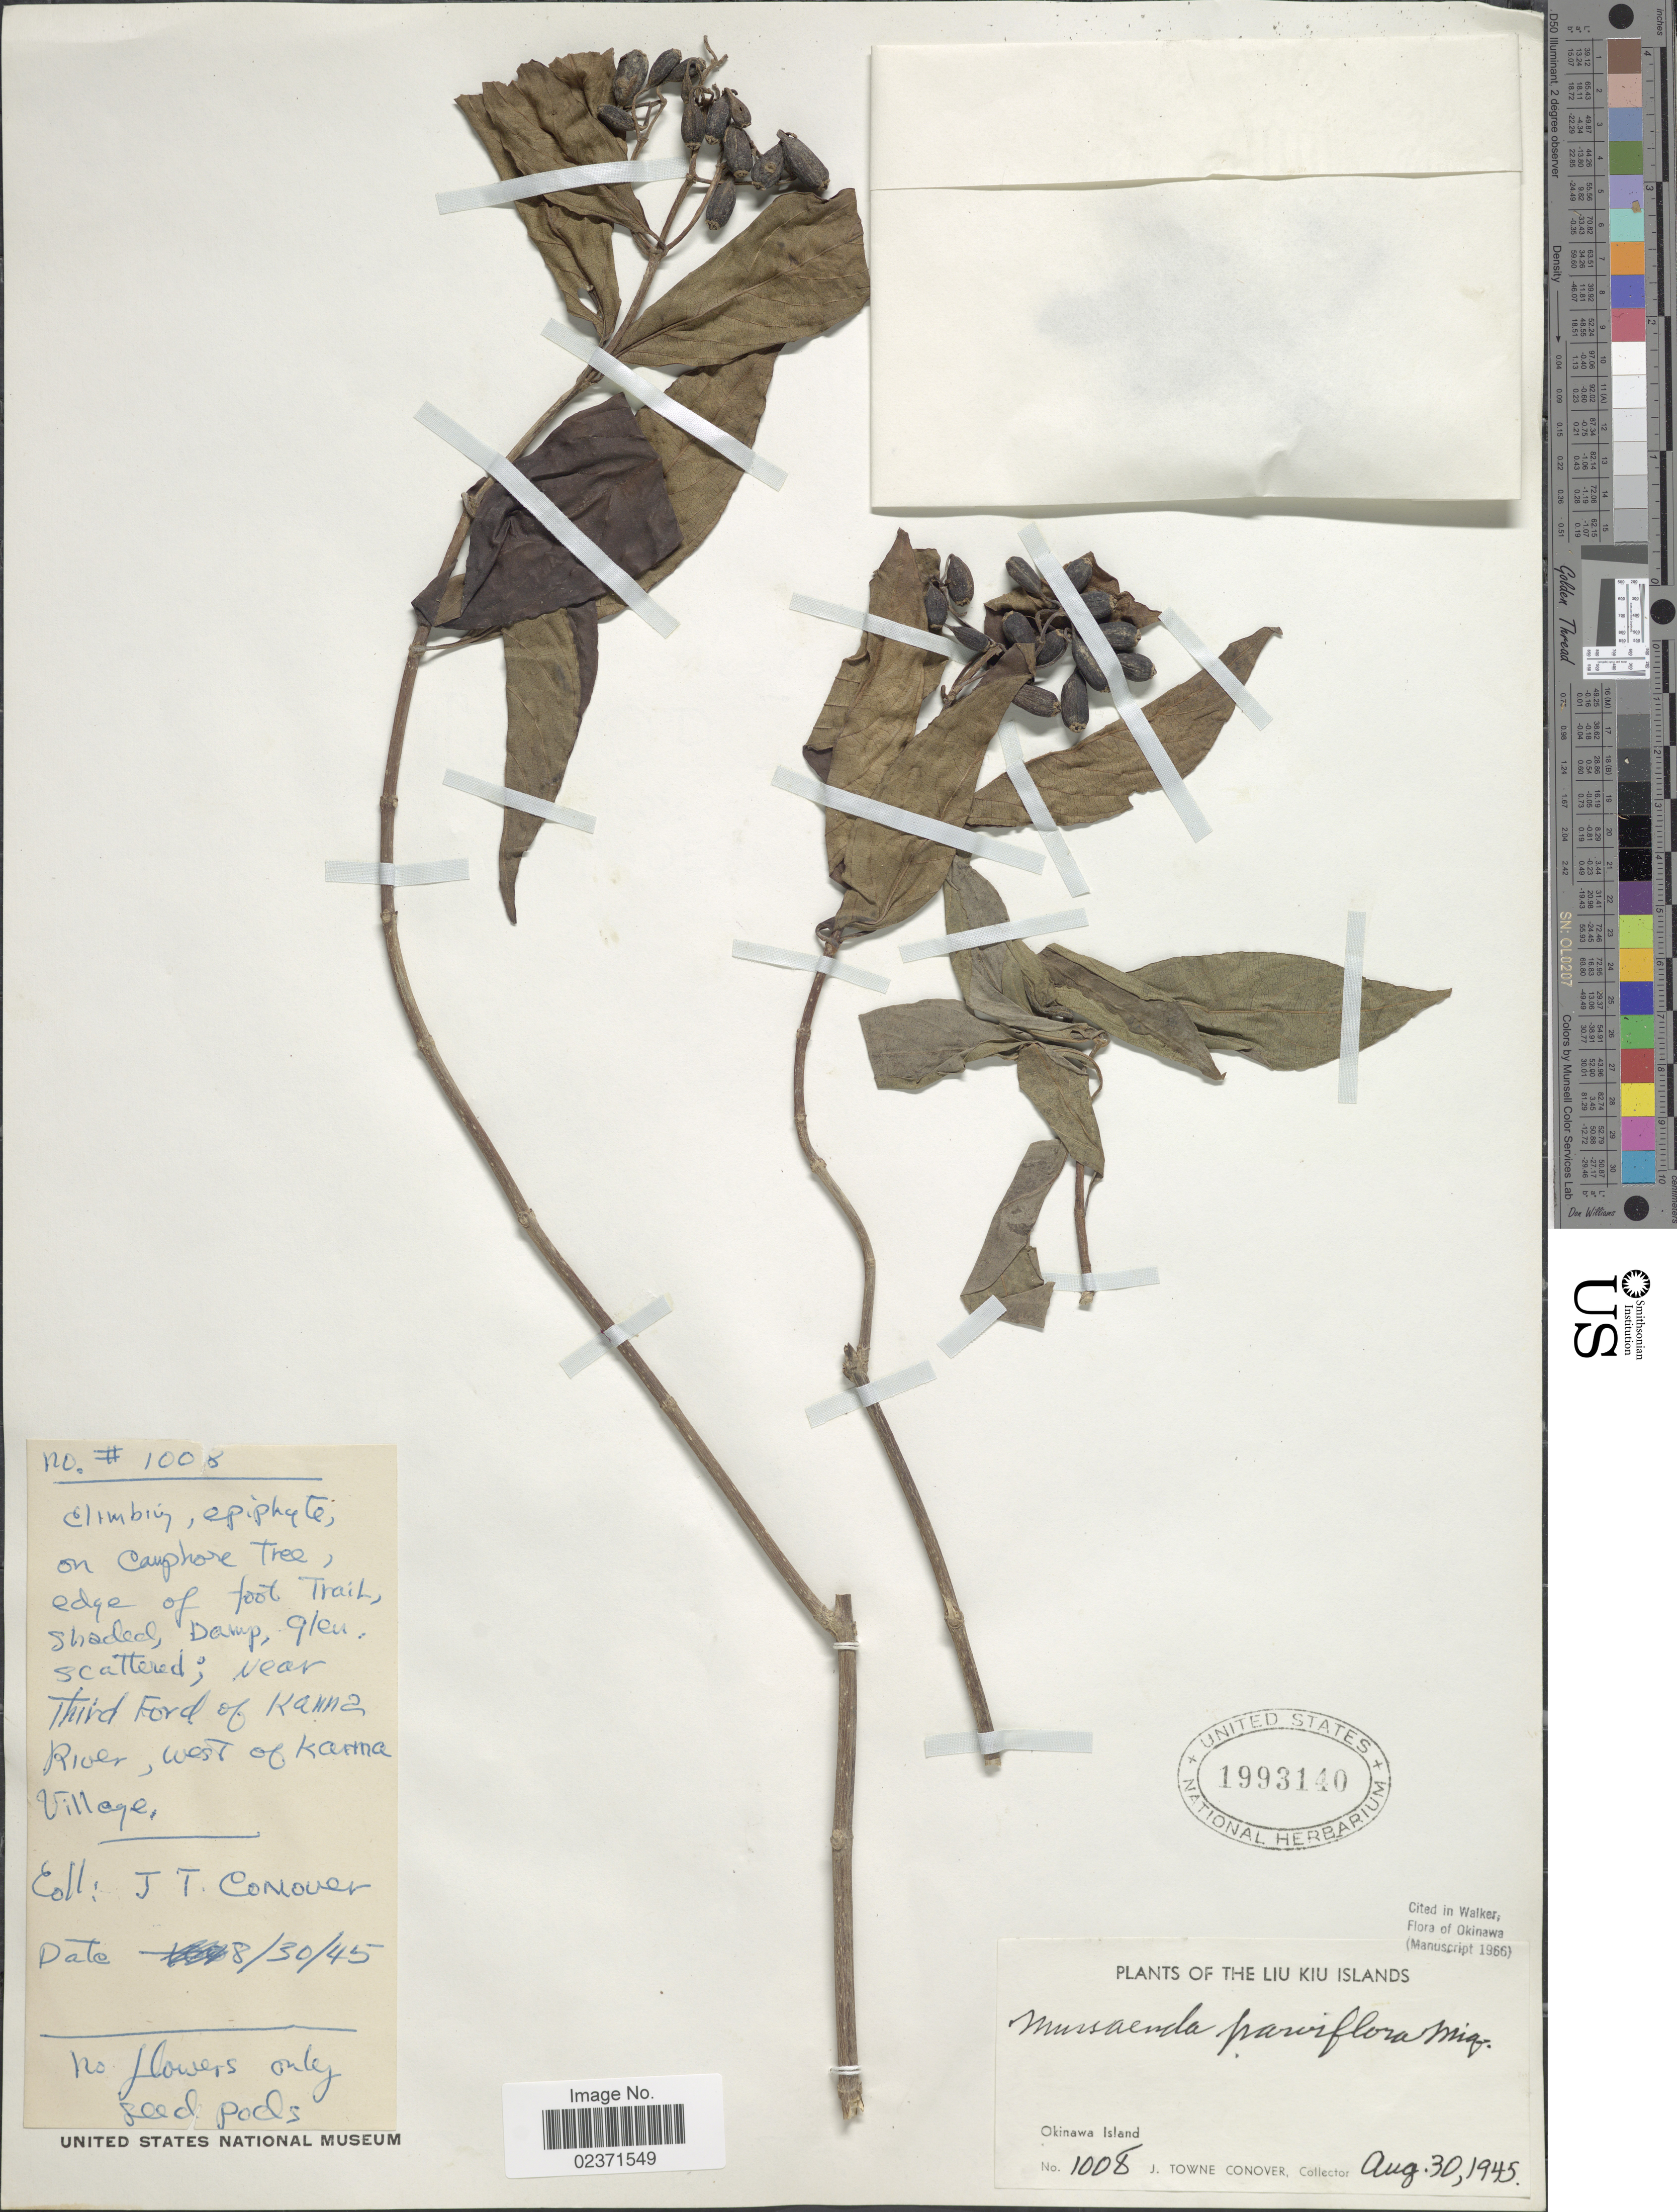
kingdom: Plantae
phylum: Tracheophyta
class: Magnoliopsida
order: Gentianales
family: Rubiaceae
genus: Mussaenda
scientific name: Mussaenda parviflora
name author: Miq.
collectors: J. T. Conover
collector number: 1008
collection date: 1945-08-30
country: Japan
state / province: Okinawa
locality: Lui Kiu Islands. Third Ford of Kanna River, west of Kanna Village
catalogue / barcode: US 1993140